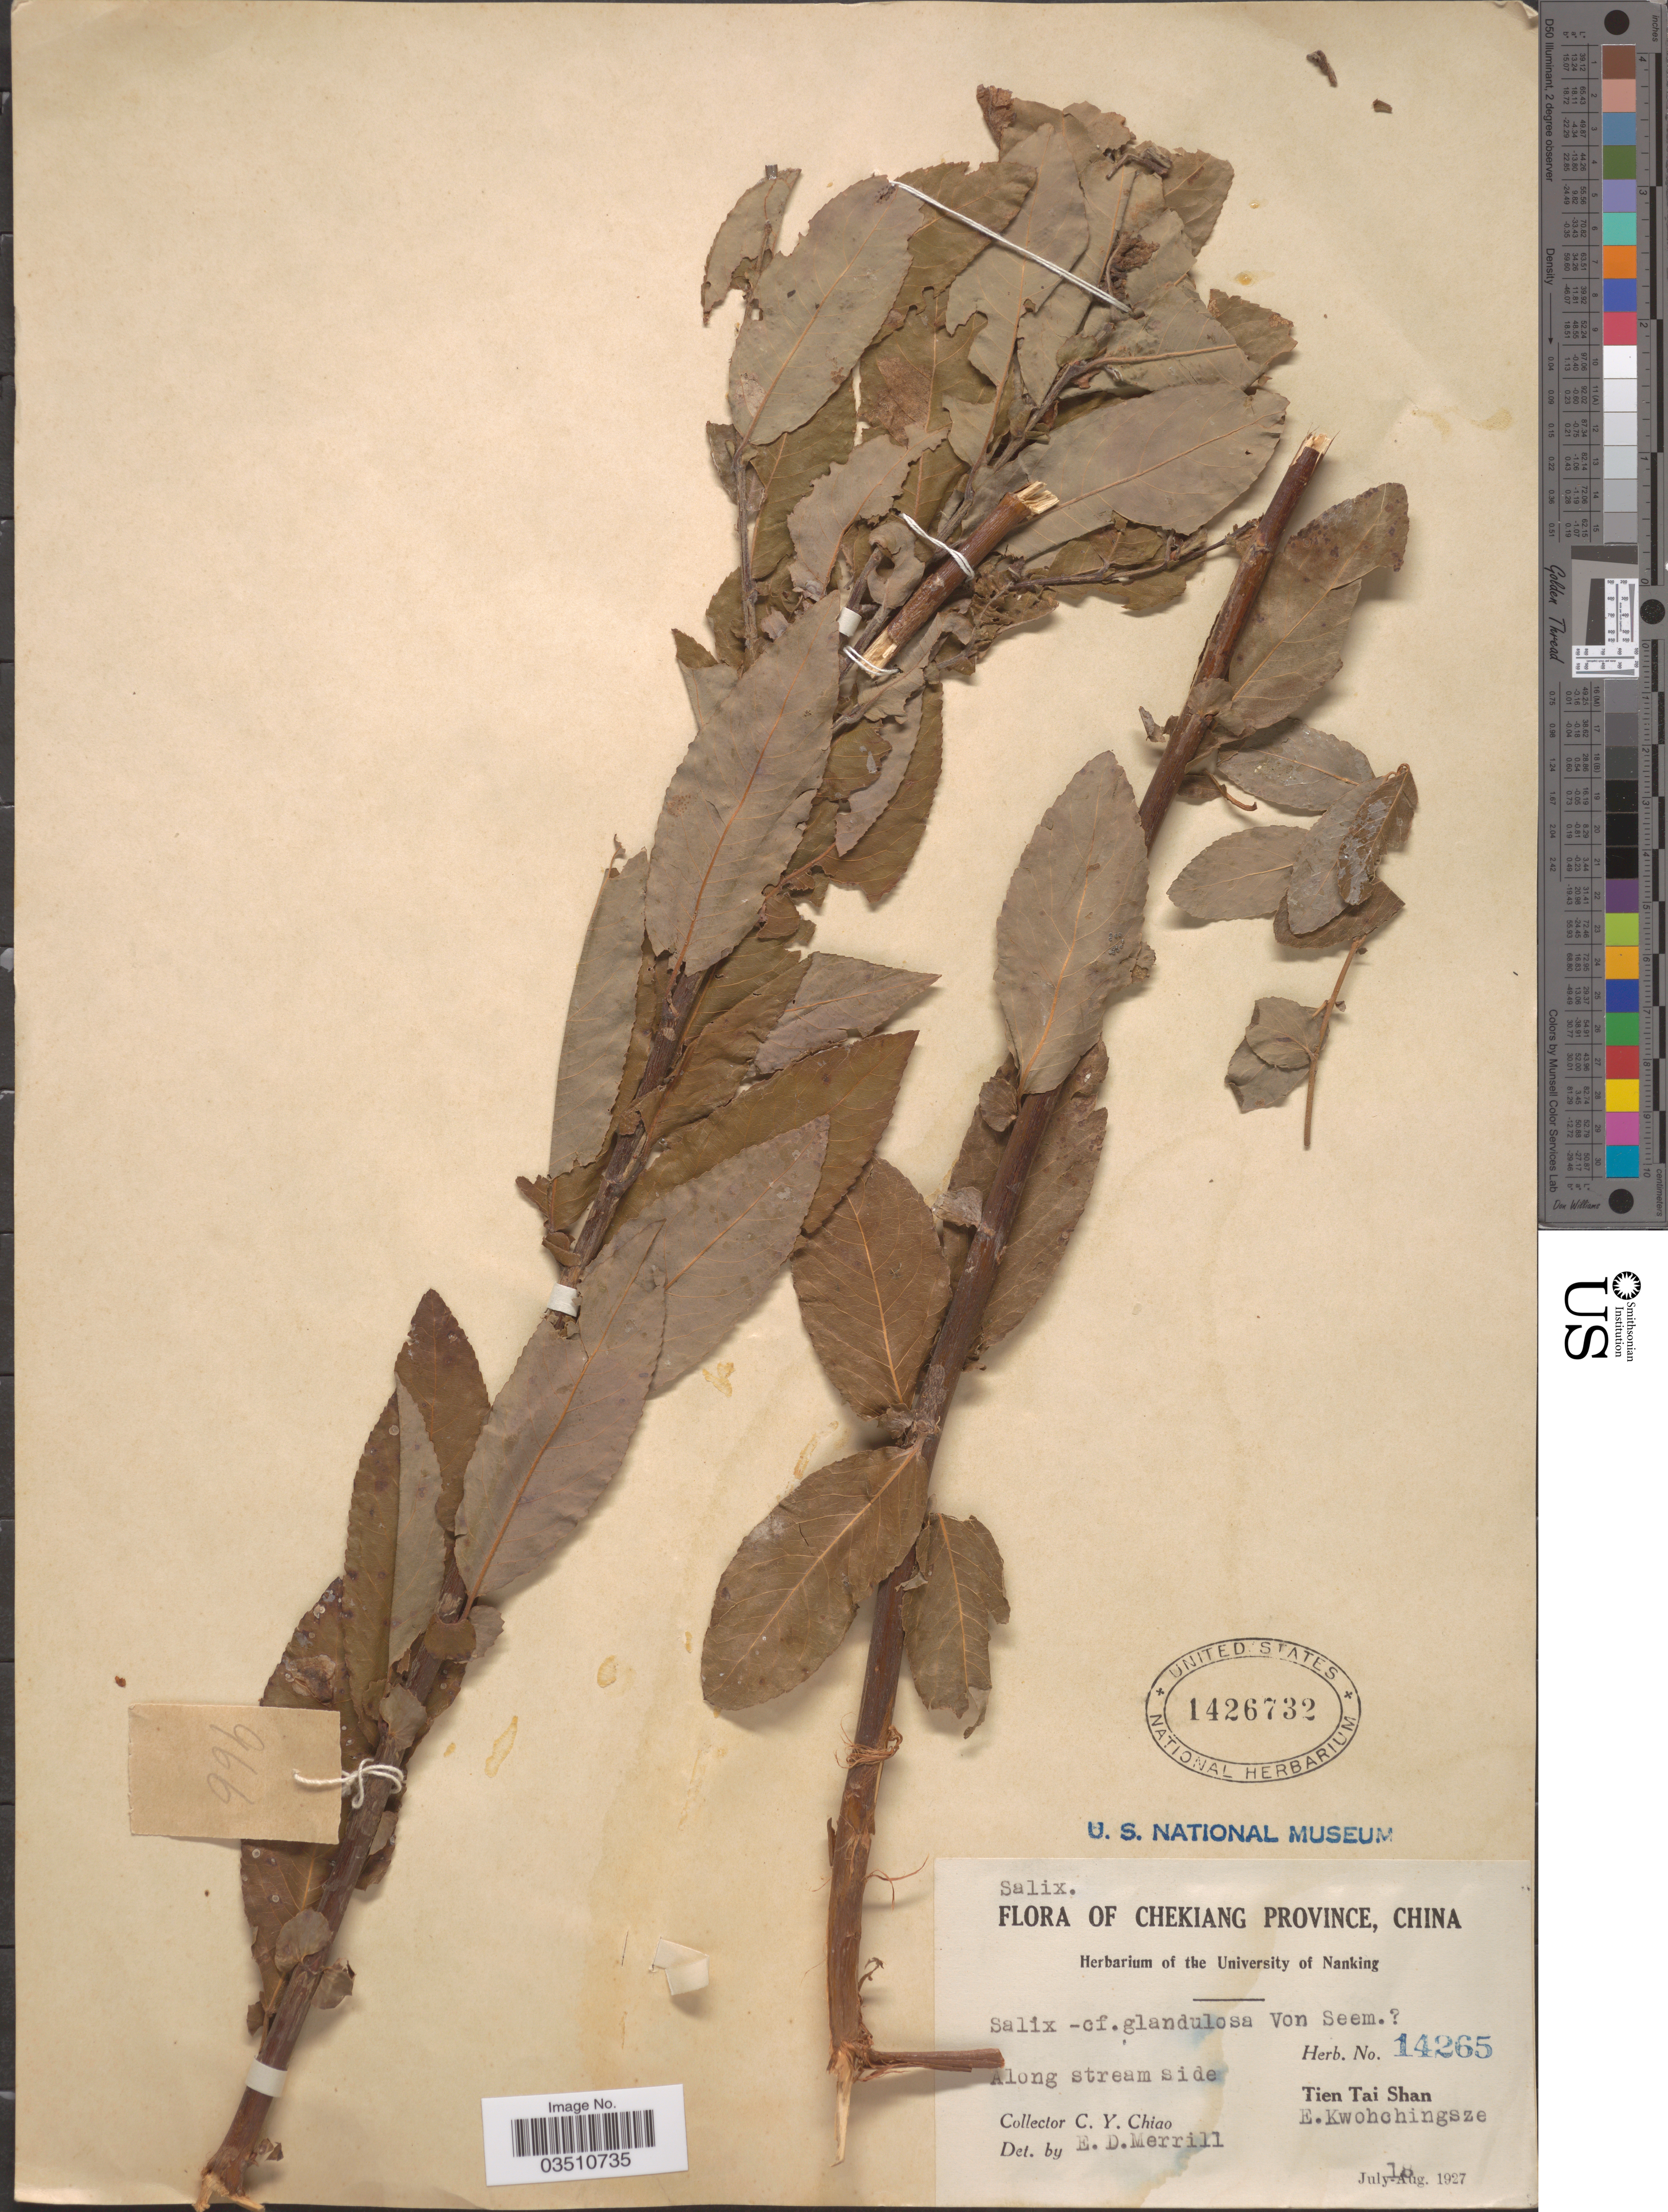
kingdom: Plantae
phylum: Tracheophyta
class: Magnoliopsida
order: Malpighiales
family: Salicaceae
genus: Salix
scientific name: Salix glandulosa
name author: Seemen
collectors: C. Y. Chiao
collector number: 14265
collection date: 1927-07-18/1927-08-18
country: China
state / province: Zhejiang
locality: Chekiang Province. Tien Tai Shan. E. Kwohchingsze.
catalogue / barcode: US 1426732